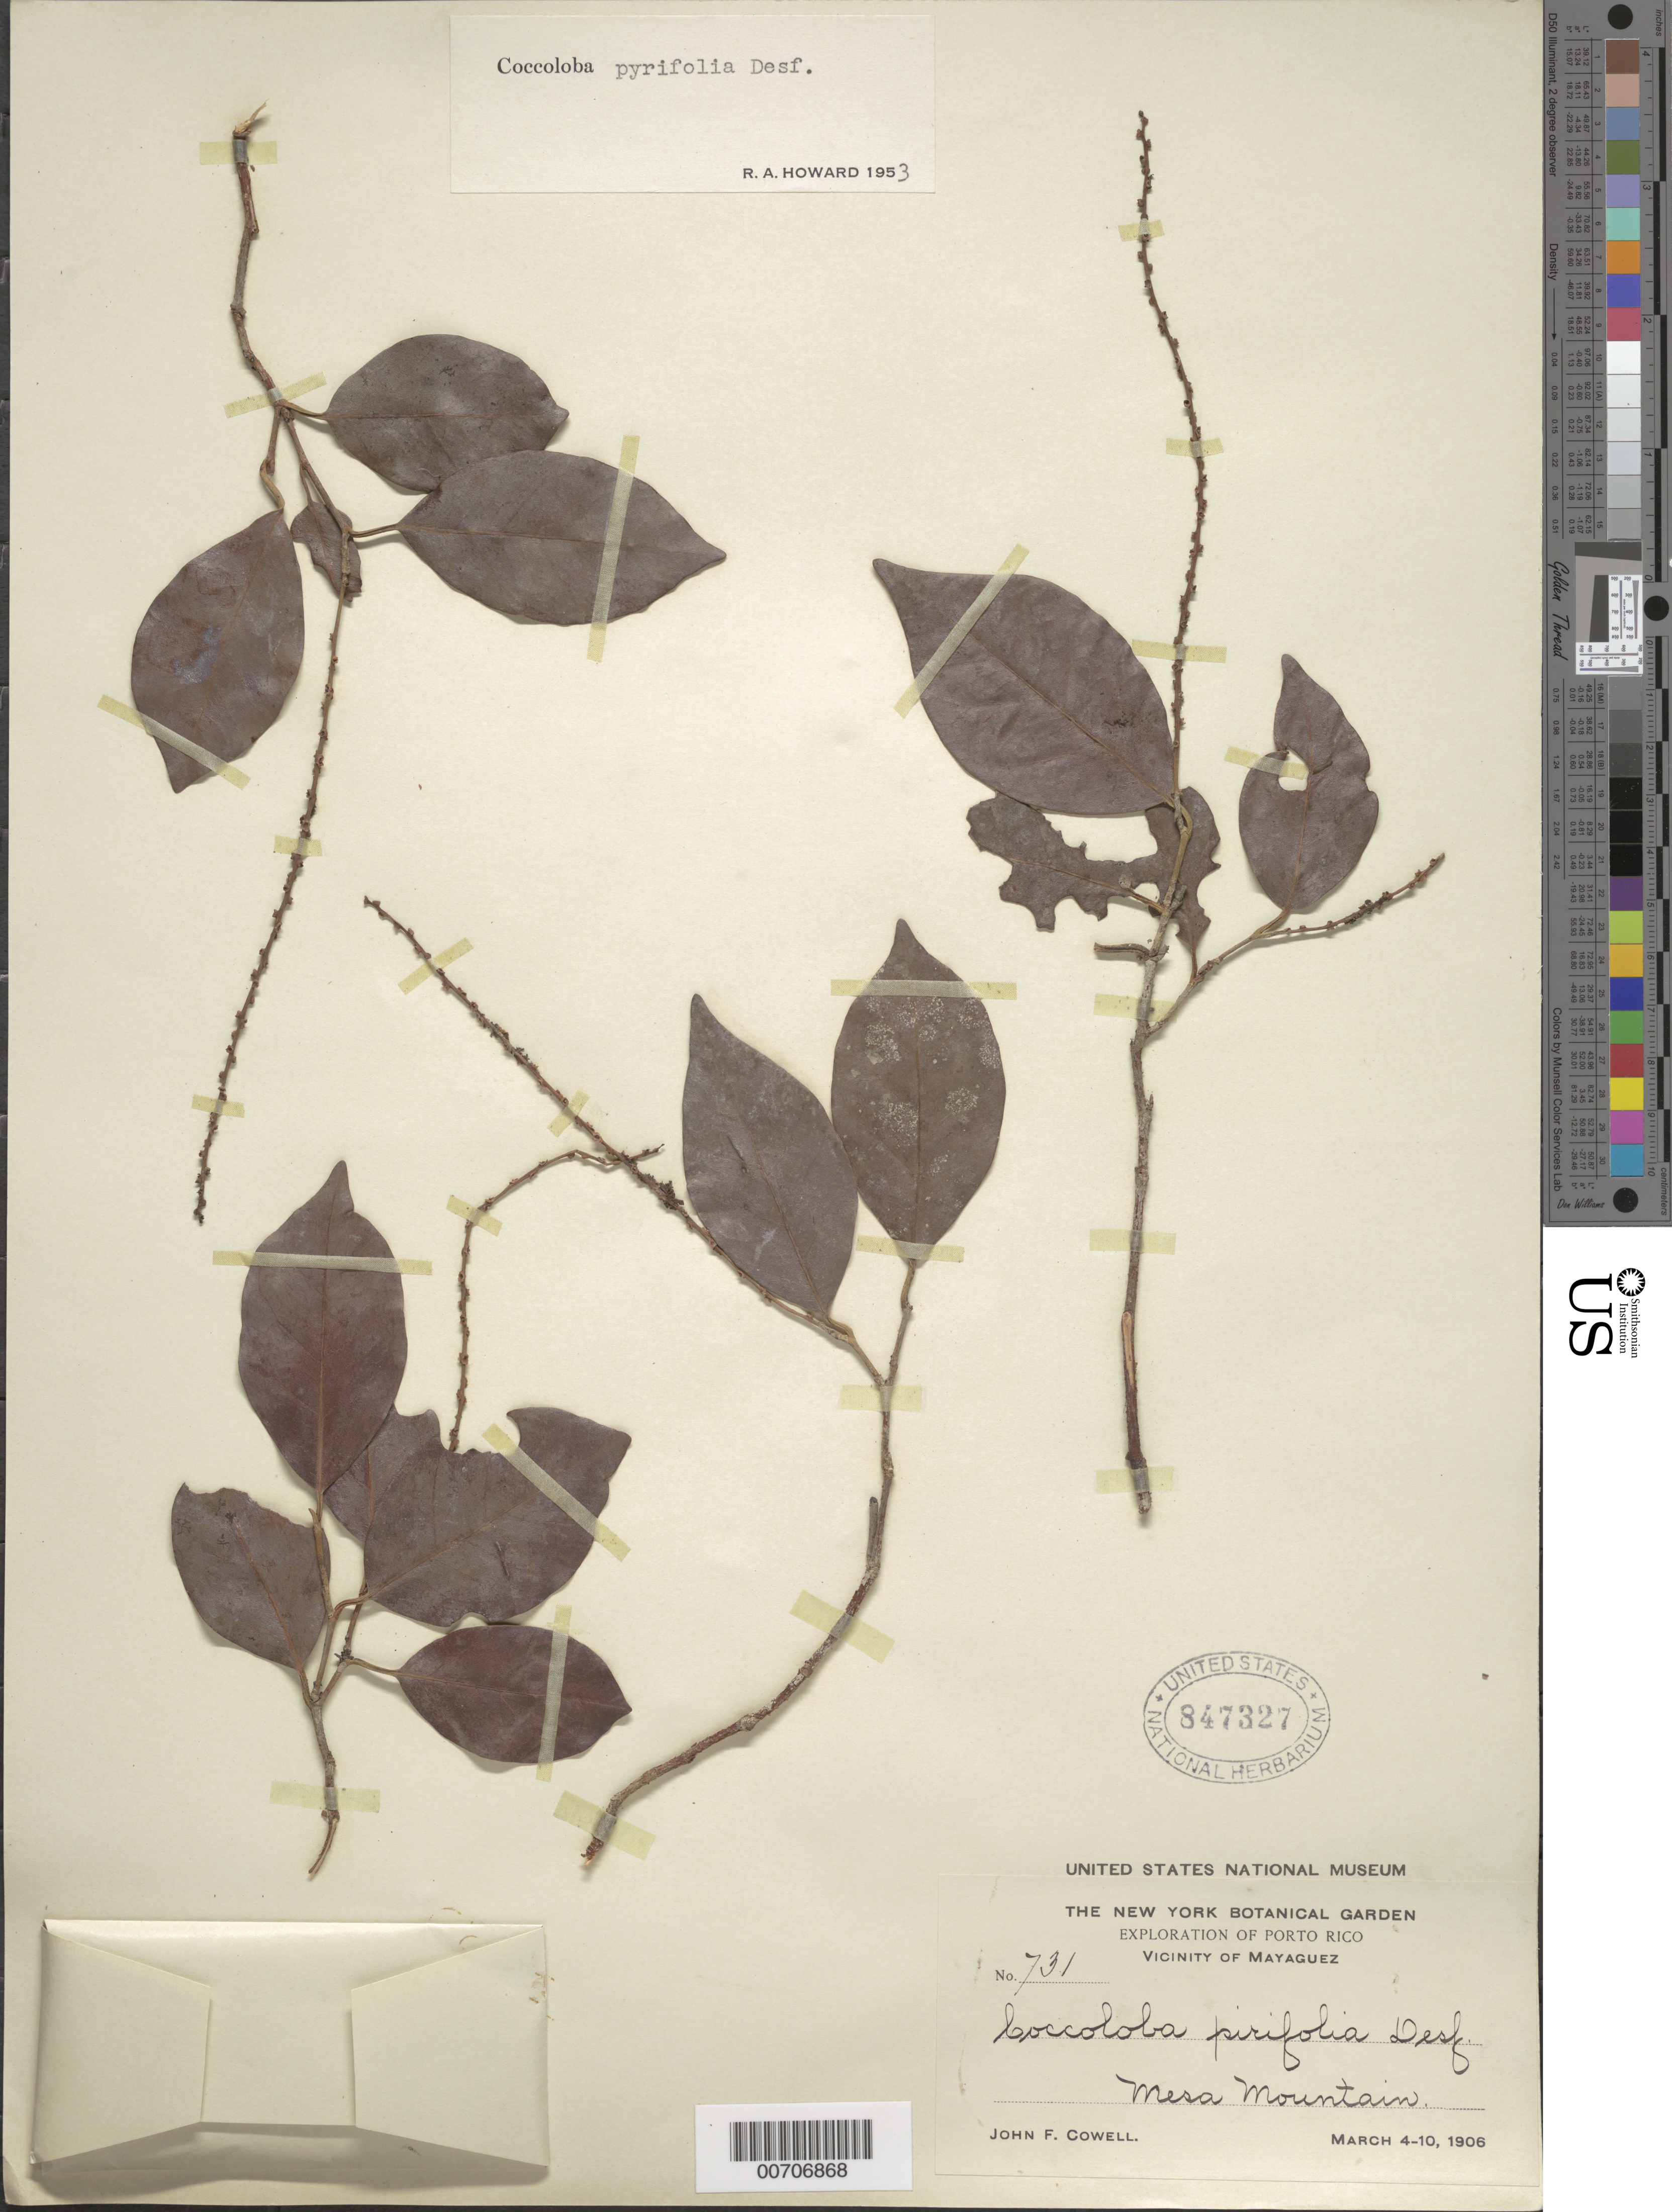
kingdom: Plantae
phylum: Tracheophyta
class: Magnoliopsida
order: Caryophyllales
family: Polygonaceae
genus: Coccoloba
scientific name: Coccoloba pyrifolia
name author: Desf.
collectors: J. F. Cowell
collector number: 731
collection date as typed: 04 Mar 1906 to 10 Mar 1906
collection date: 1906-03-04/1906-03-10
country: Puerto Rico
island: Greater Antilles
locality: Mesa Mountain, Mayaguez, vic of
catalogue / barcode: US 847327